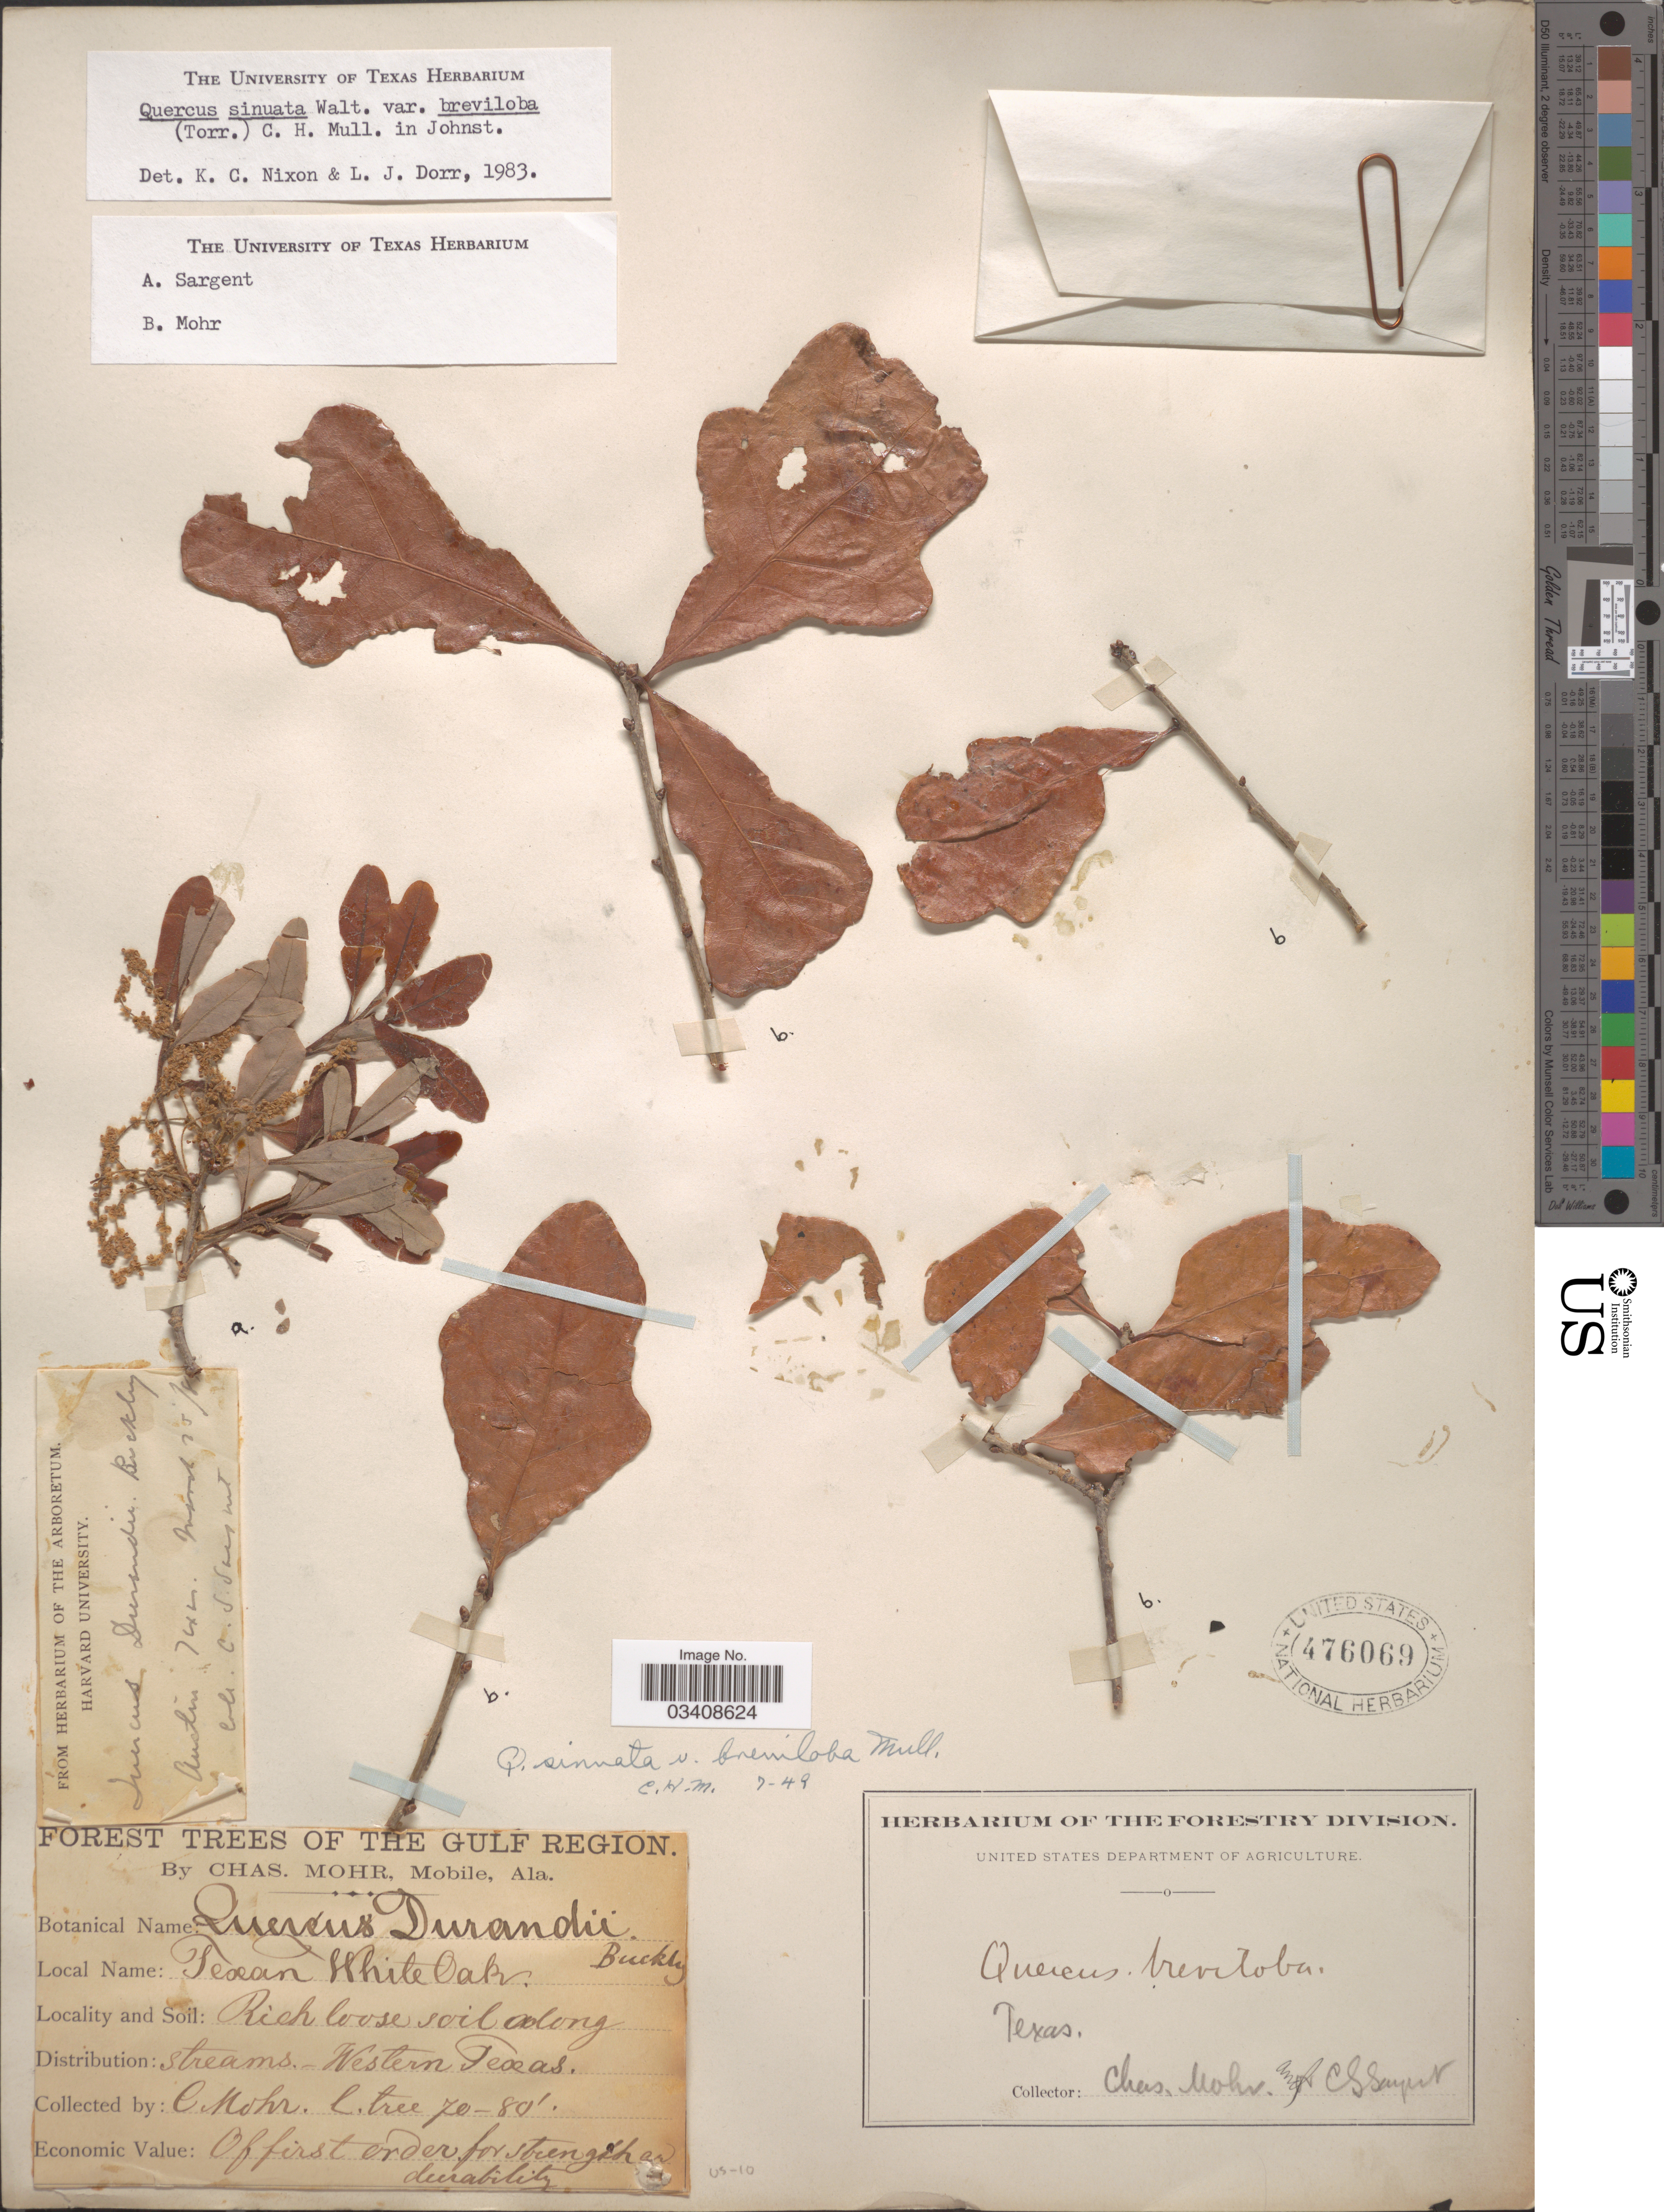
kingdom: Plantae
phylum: Tracheophyta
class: Magnoliopsida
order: Fagales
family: Fagaceae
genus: Quercus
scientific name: Quercus sinuata var. breviloba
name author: C.H. Mull.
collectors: C. S. Sargent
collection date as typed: Transcribed d/m/y: 25/3/83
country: United States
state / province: Texas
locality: The Gulf Region. Along streams. - Western Texas. Austin.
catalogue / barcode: US 476069